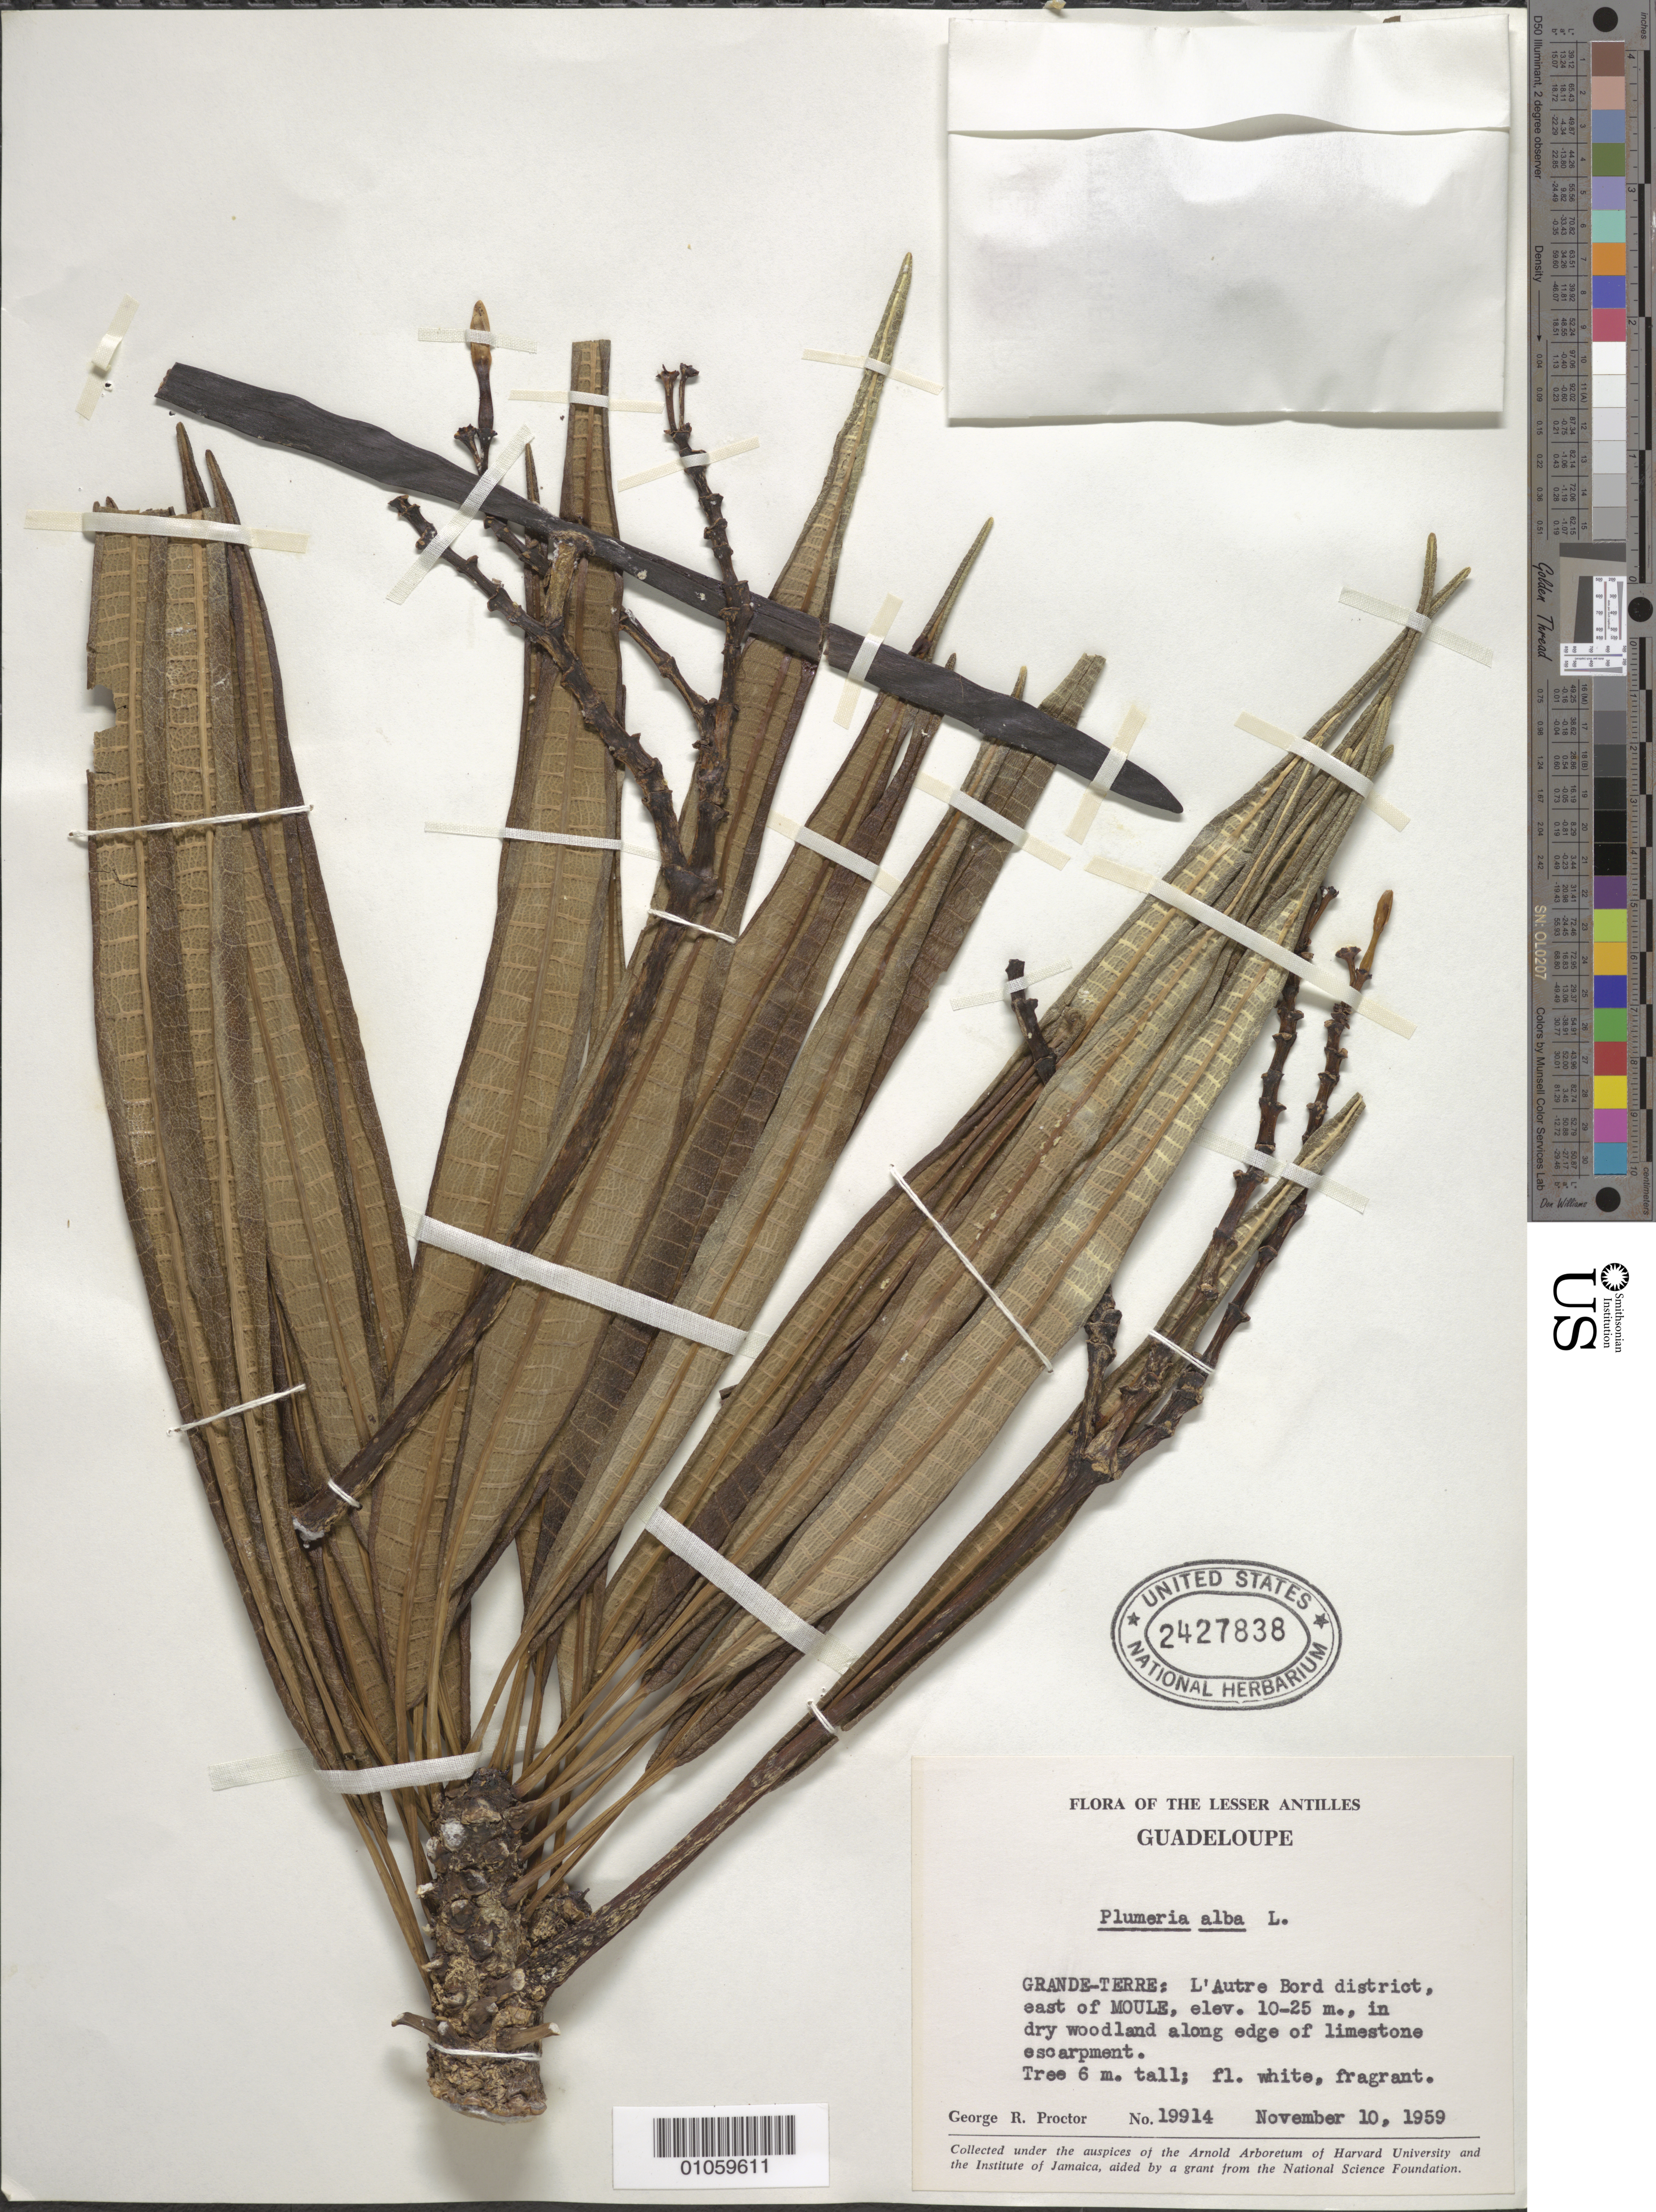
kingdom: Plantae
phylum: Tracheophyta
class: Magnoliopsida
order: Gentianales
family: Apocynaceae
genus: Plumeria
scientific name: Plumeria alba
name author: L.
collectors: G. R. Proctor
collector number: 19914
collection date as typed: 10 Nov 1959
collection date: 1959-11-10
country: Guadeloupe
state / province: Grande Terre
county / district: L'Autre Bord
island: Grande Terre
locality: East of Moule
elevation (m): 10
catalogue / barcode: US 2427838